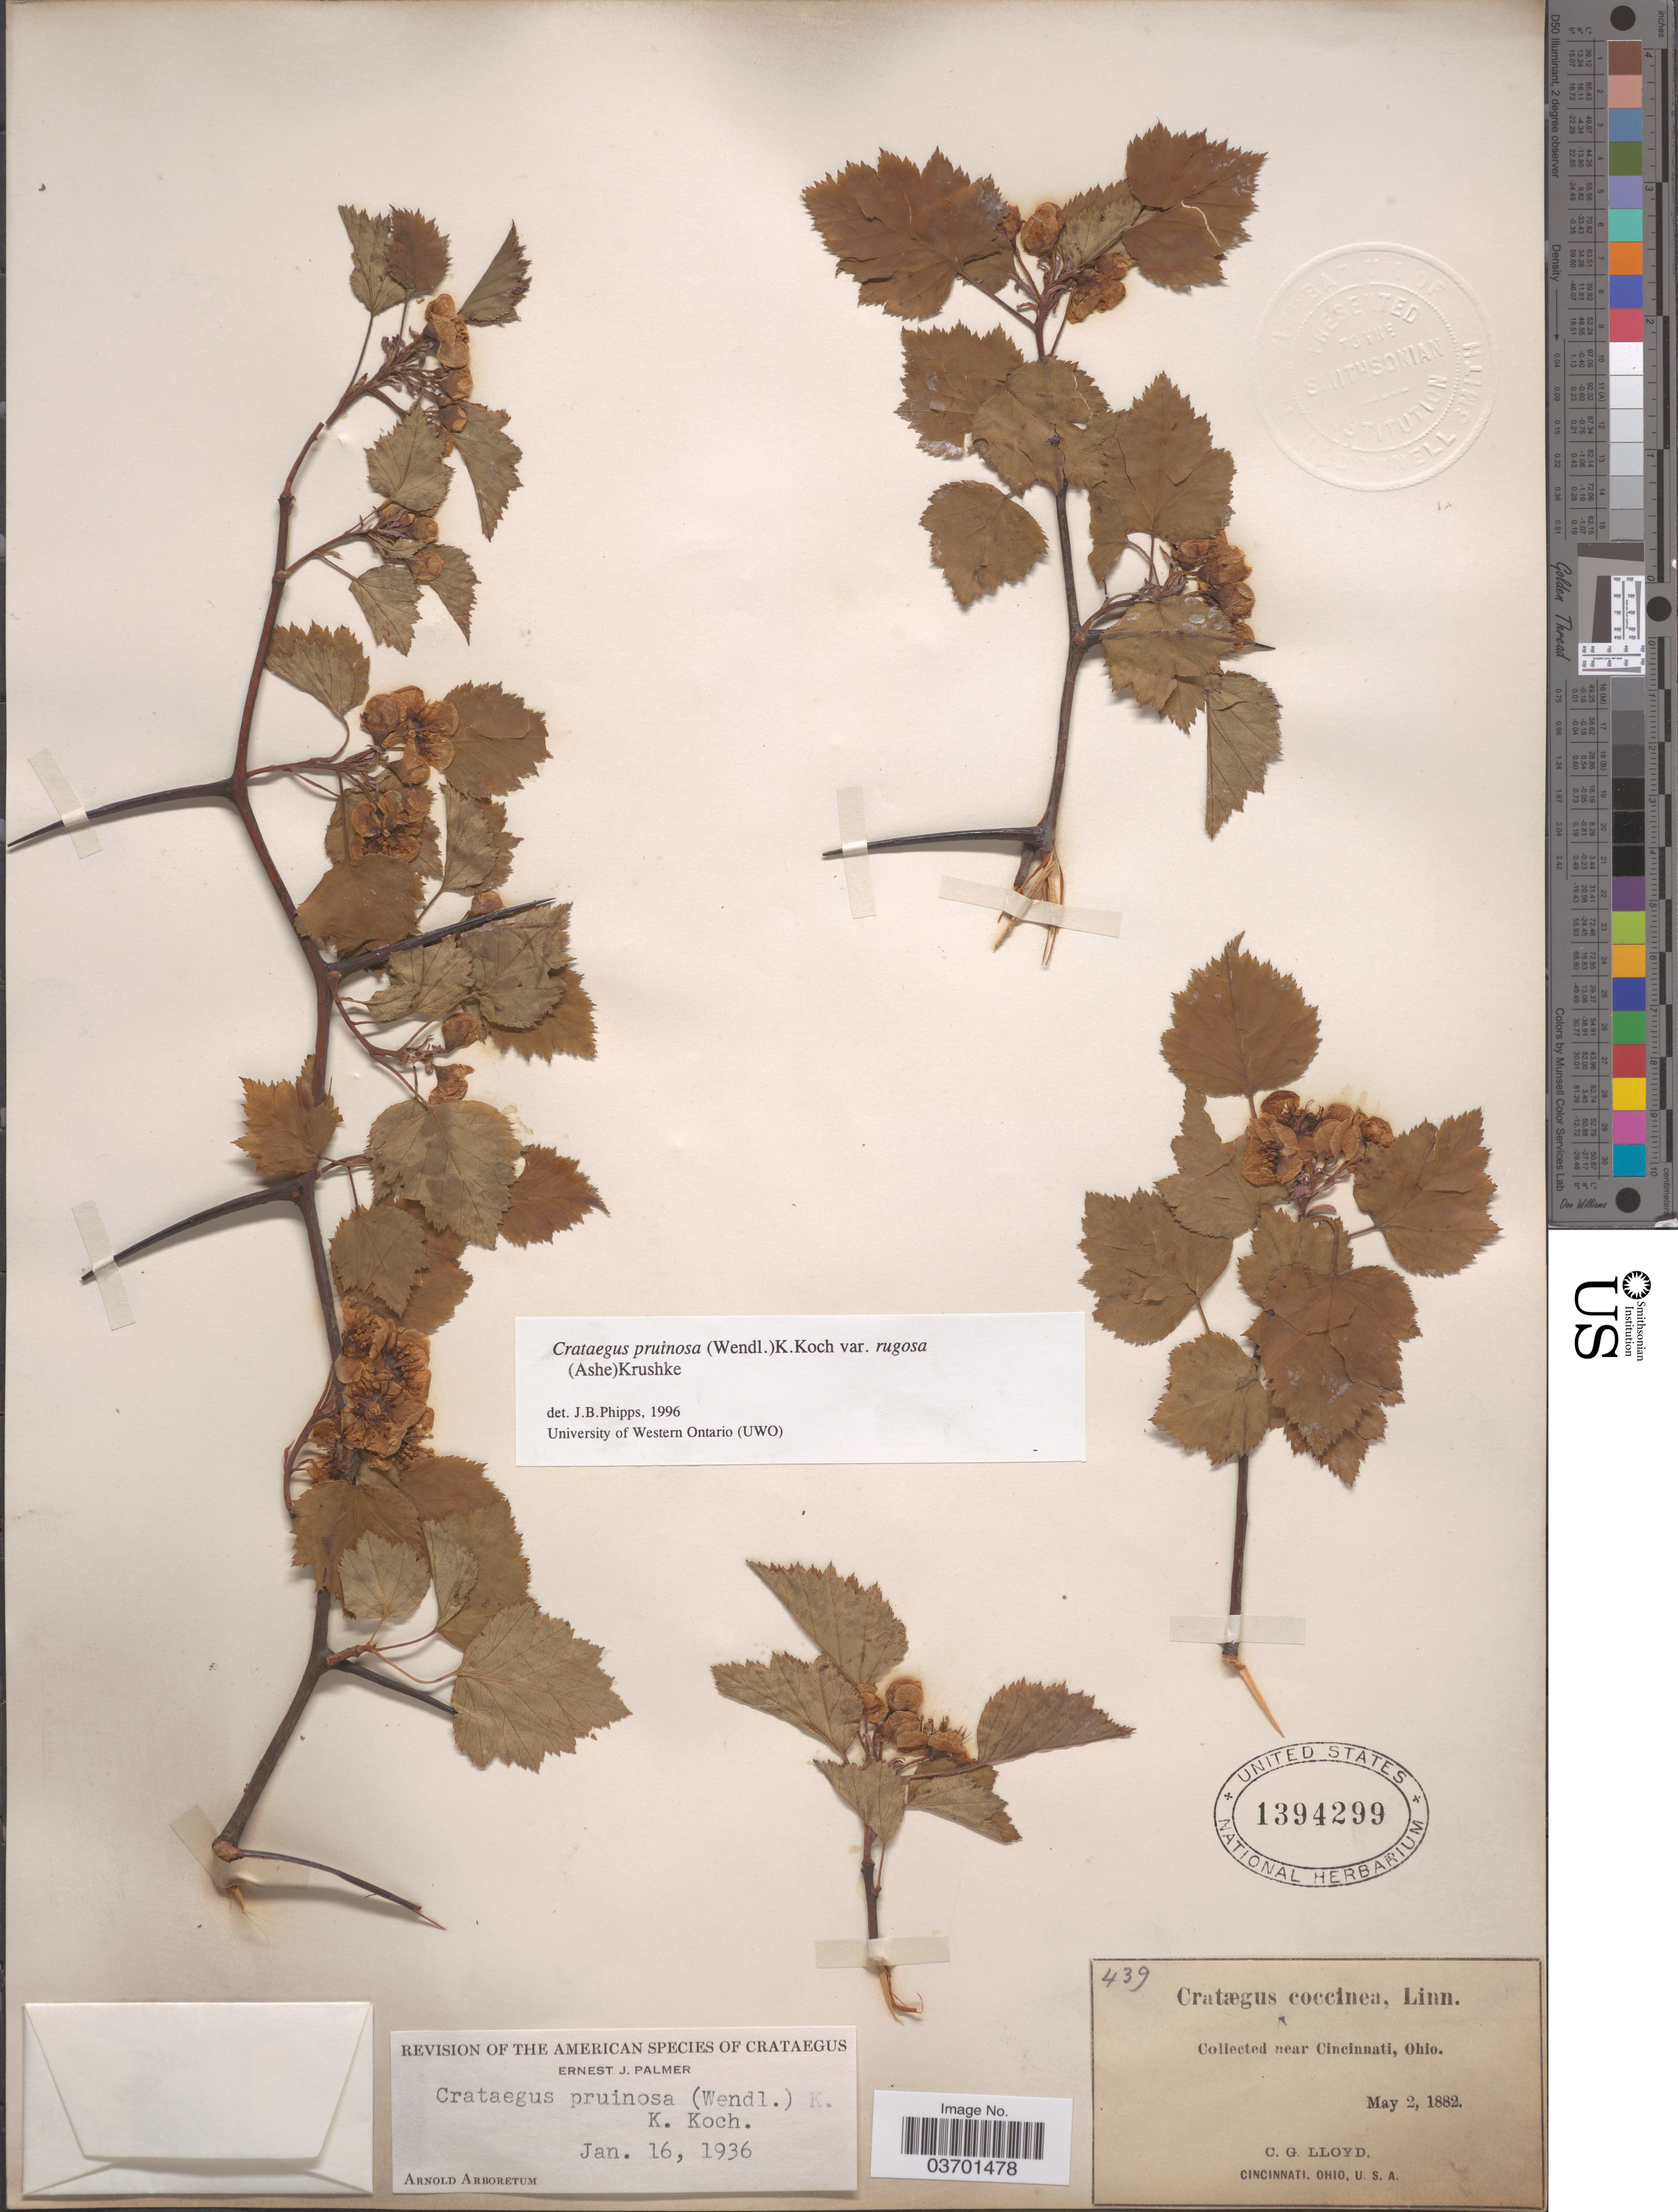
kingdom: Plantae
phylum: Tracheophyta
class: Magnoliopsida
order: Rosales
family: Rosaceae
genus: Crataegus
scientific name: Crataegus pruinosa var. rugosa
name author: (Ashe) Kruschke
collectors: C. G. Lloyd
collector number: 439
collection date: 1882-05-02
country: United States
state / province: Ohio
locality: Near Cincinnati.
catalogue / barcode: US 1394299